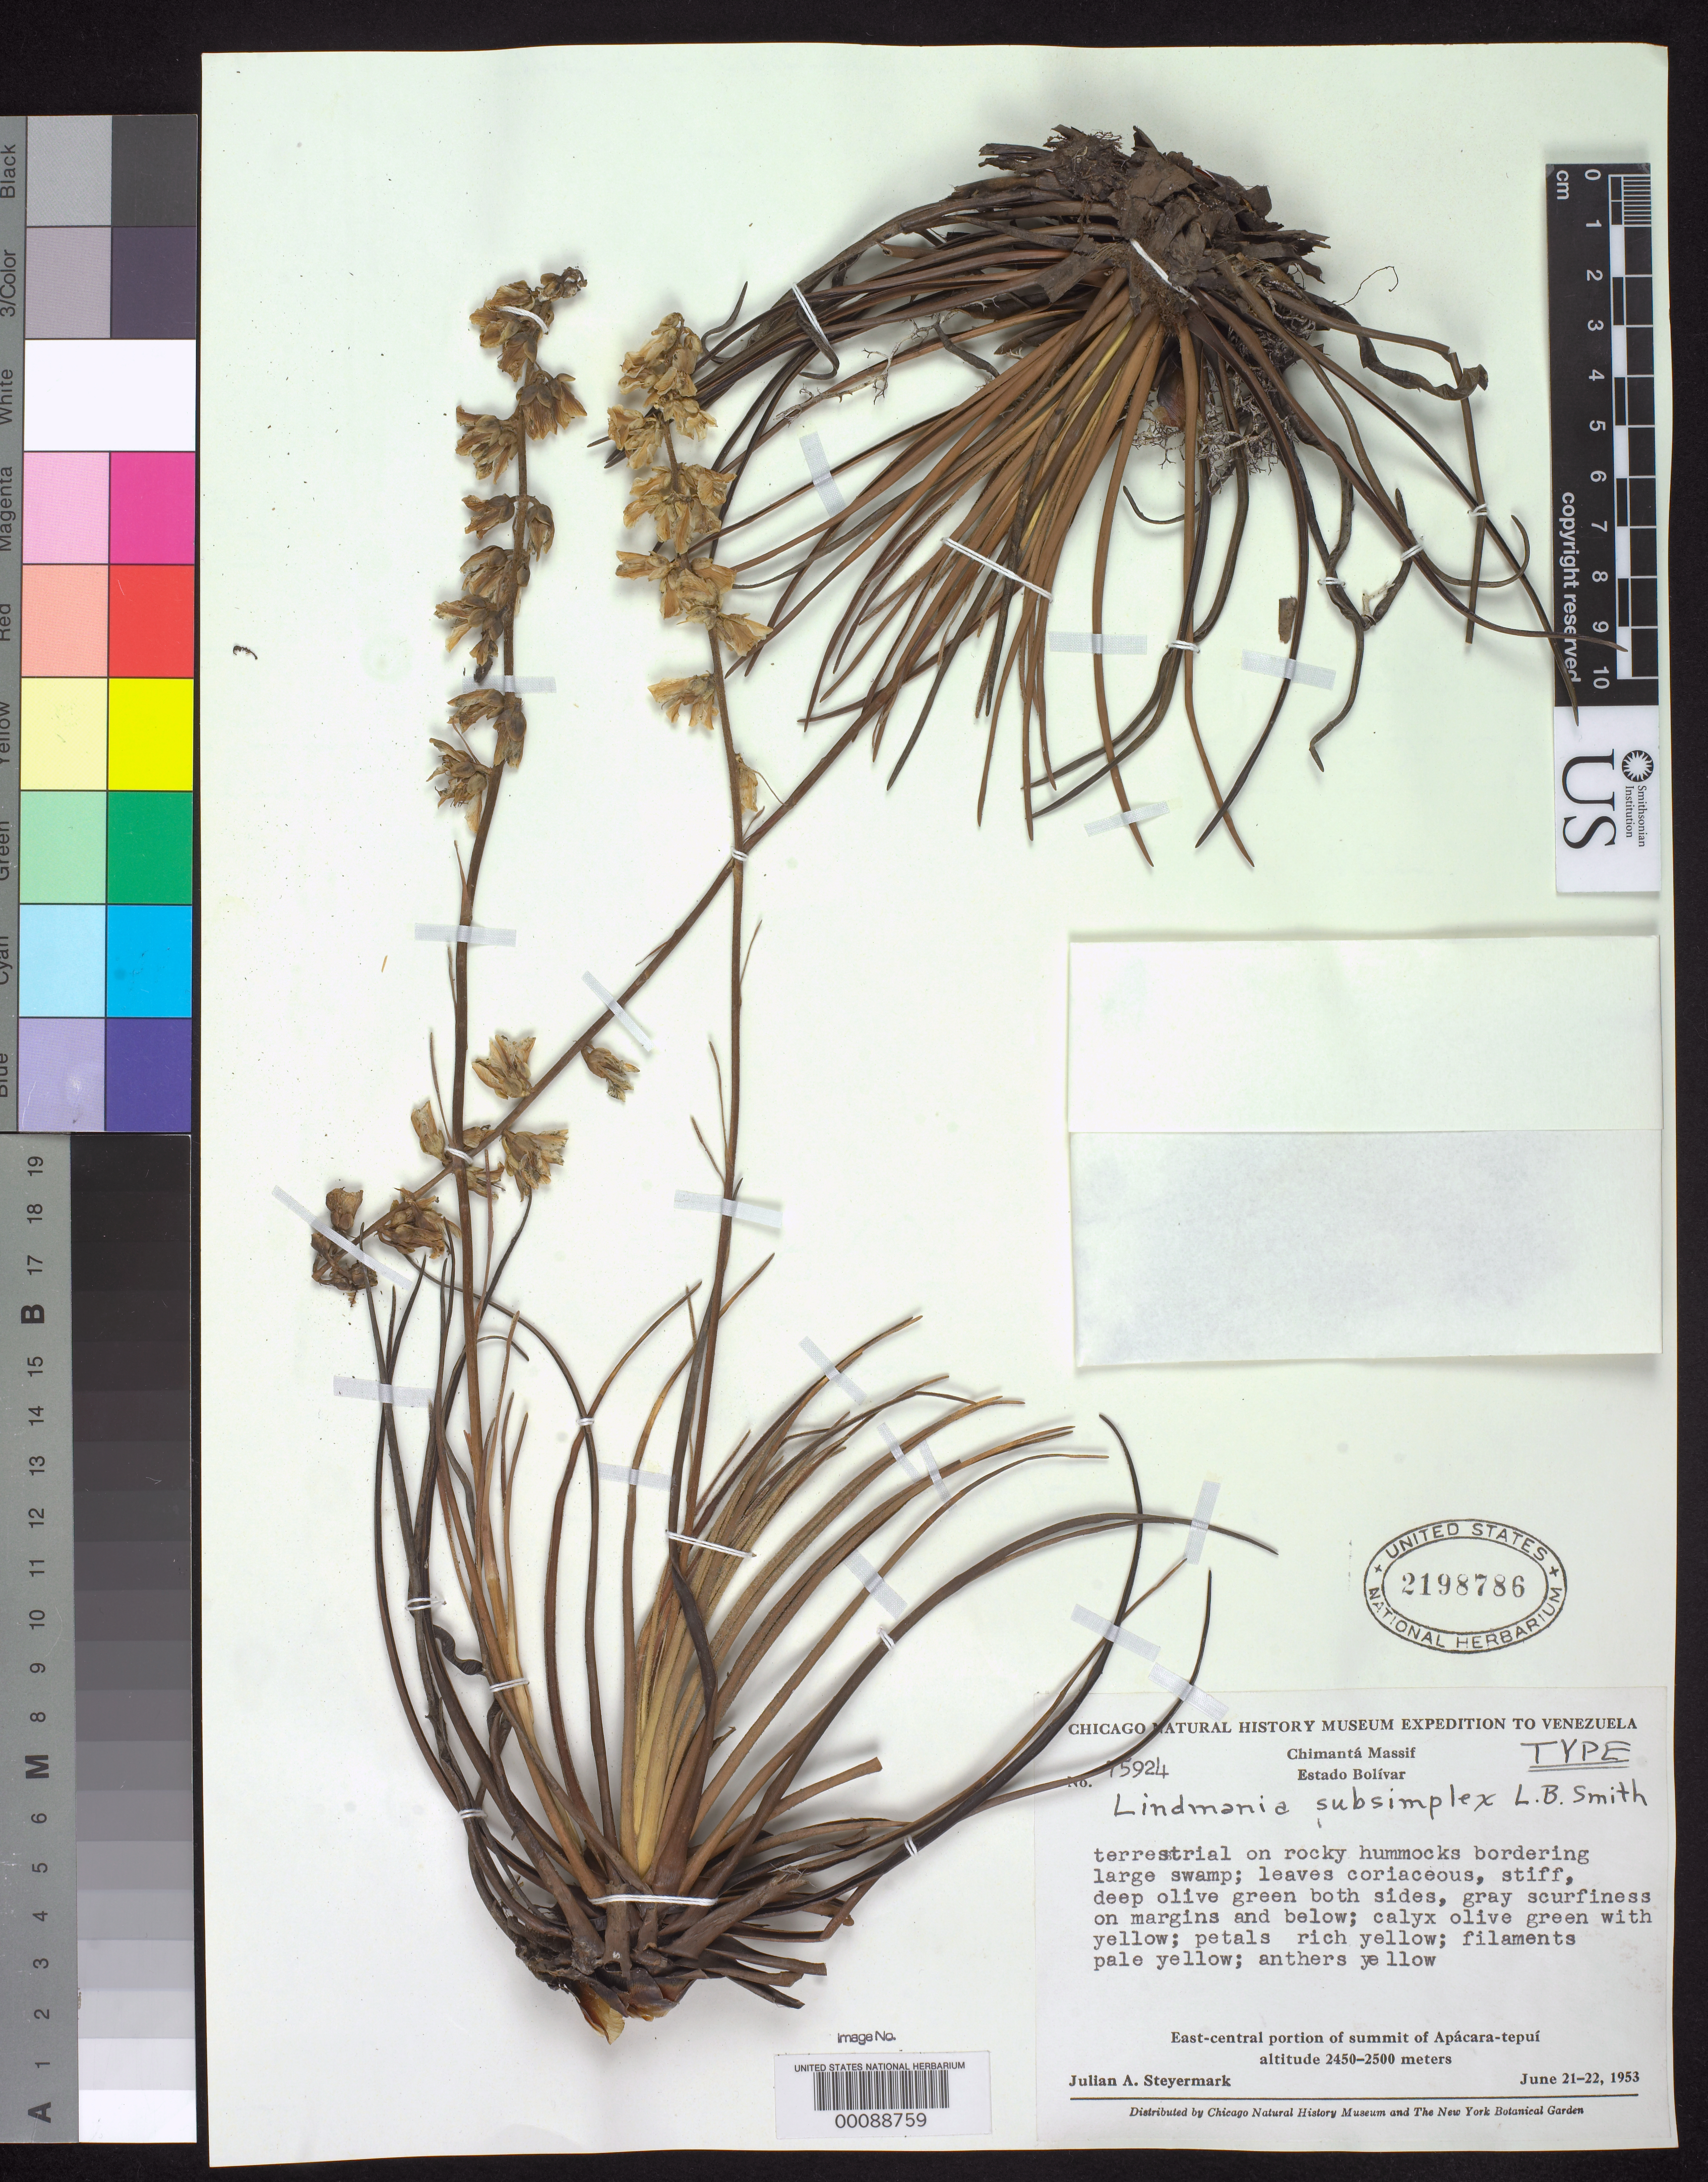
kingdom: Plantae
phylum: Tracheophyta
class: Liliopsida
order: Poales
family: Bromeliaceae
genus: Lindmania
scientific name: Lindmania subsimplex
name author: L.B. Sm.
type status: Holotype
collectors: J. Steyermark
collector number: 75924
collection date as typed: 21 Jun 1953 to 22 Jun 1953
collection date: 1953-06-21/1953-06-22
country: Venezuela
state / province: Bolivar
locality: Apacara-Tepui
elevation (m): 2450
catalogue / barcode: US 2198786